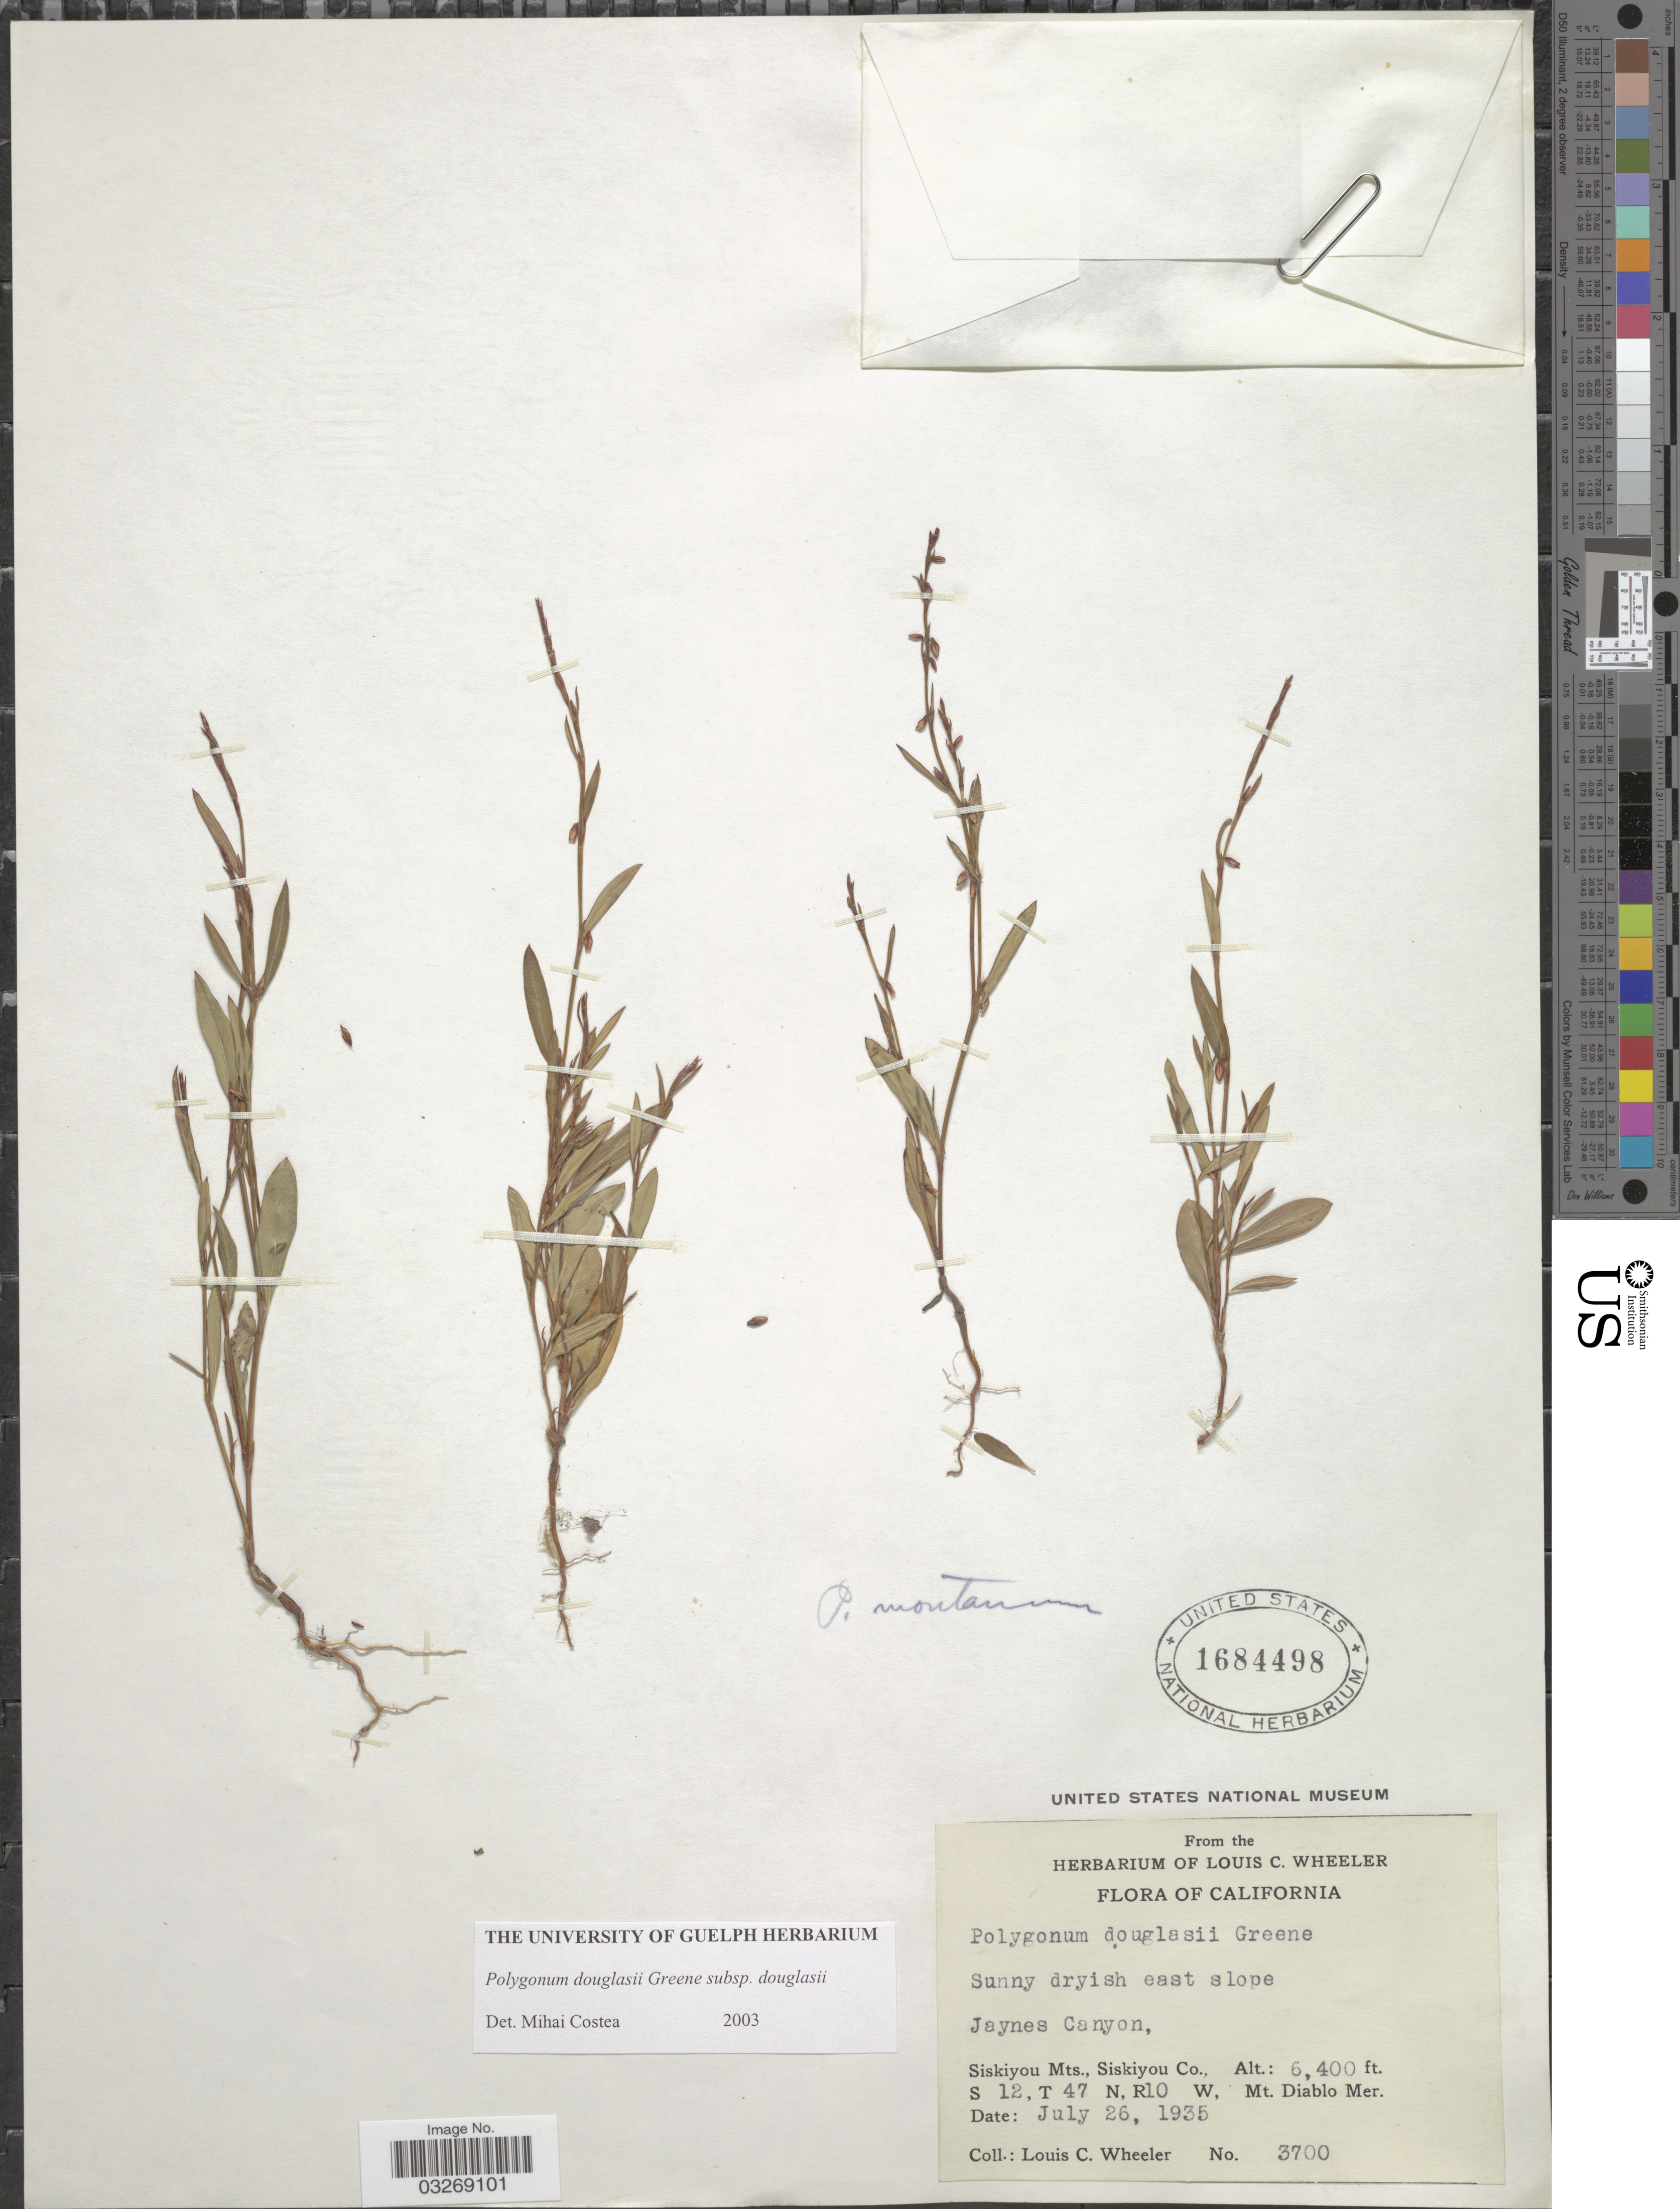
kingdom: Plantae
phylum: Tracheophyta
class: Magnoliopsida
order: Caryophyllales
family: Polygonaceae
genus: Polygonum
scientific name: Polygonum douglasii subsp. douglasii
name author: Greene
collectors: L. C. Wheeler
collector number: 3700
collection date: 1935-07-26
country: United States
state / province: California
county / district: Siskiyou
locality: Sunny dryish east slope Jaynes Canyon. Siskiyou Mts., Siskiyou Co. S 12, T 47 N, R10 W, Mt. Diablo Mer.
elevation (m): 1951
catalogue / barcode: US 1684498